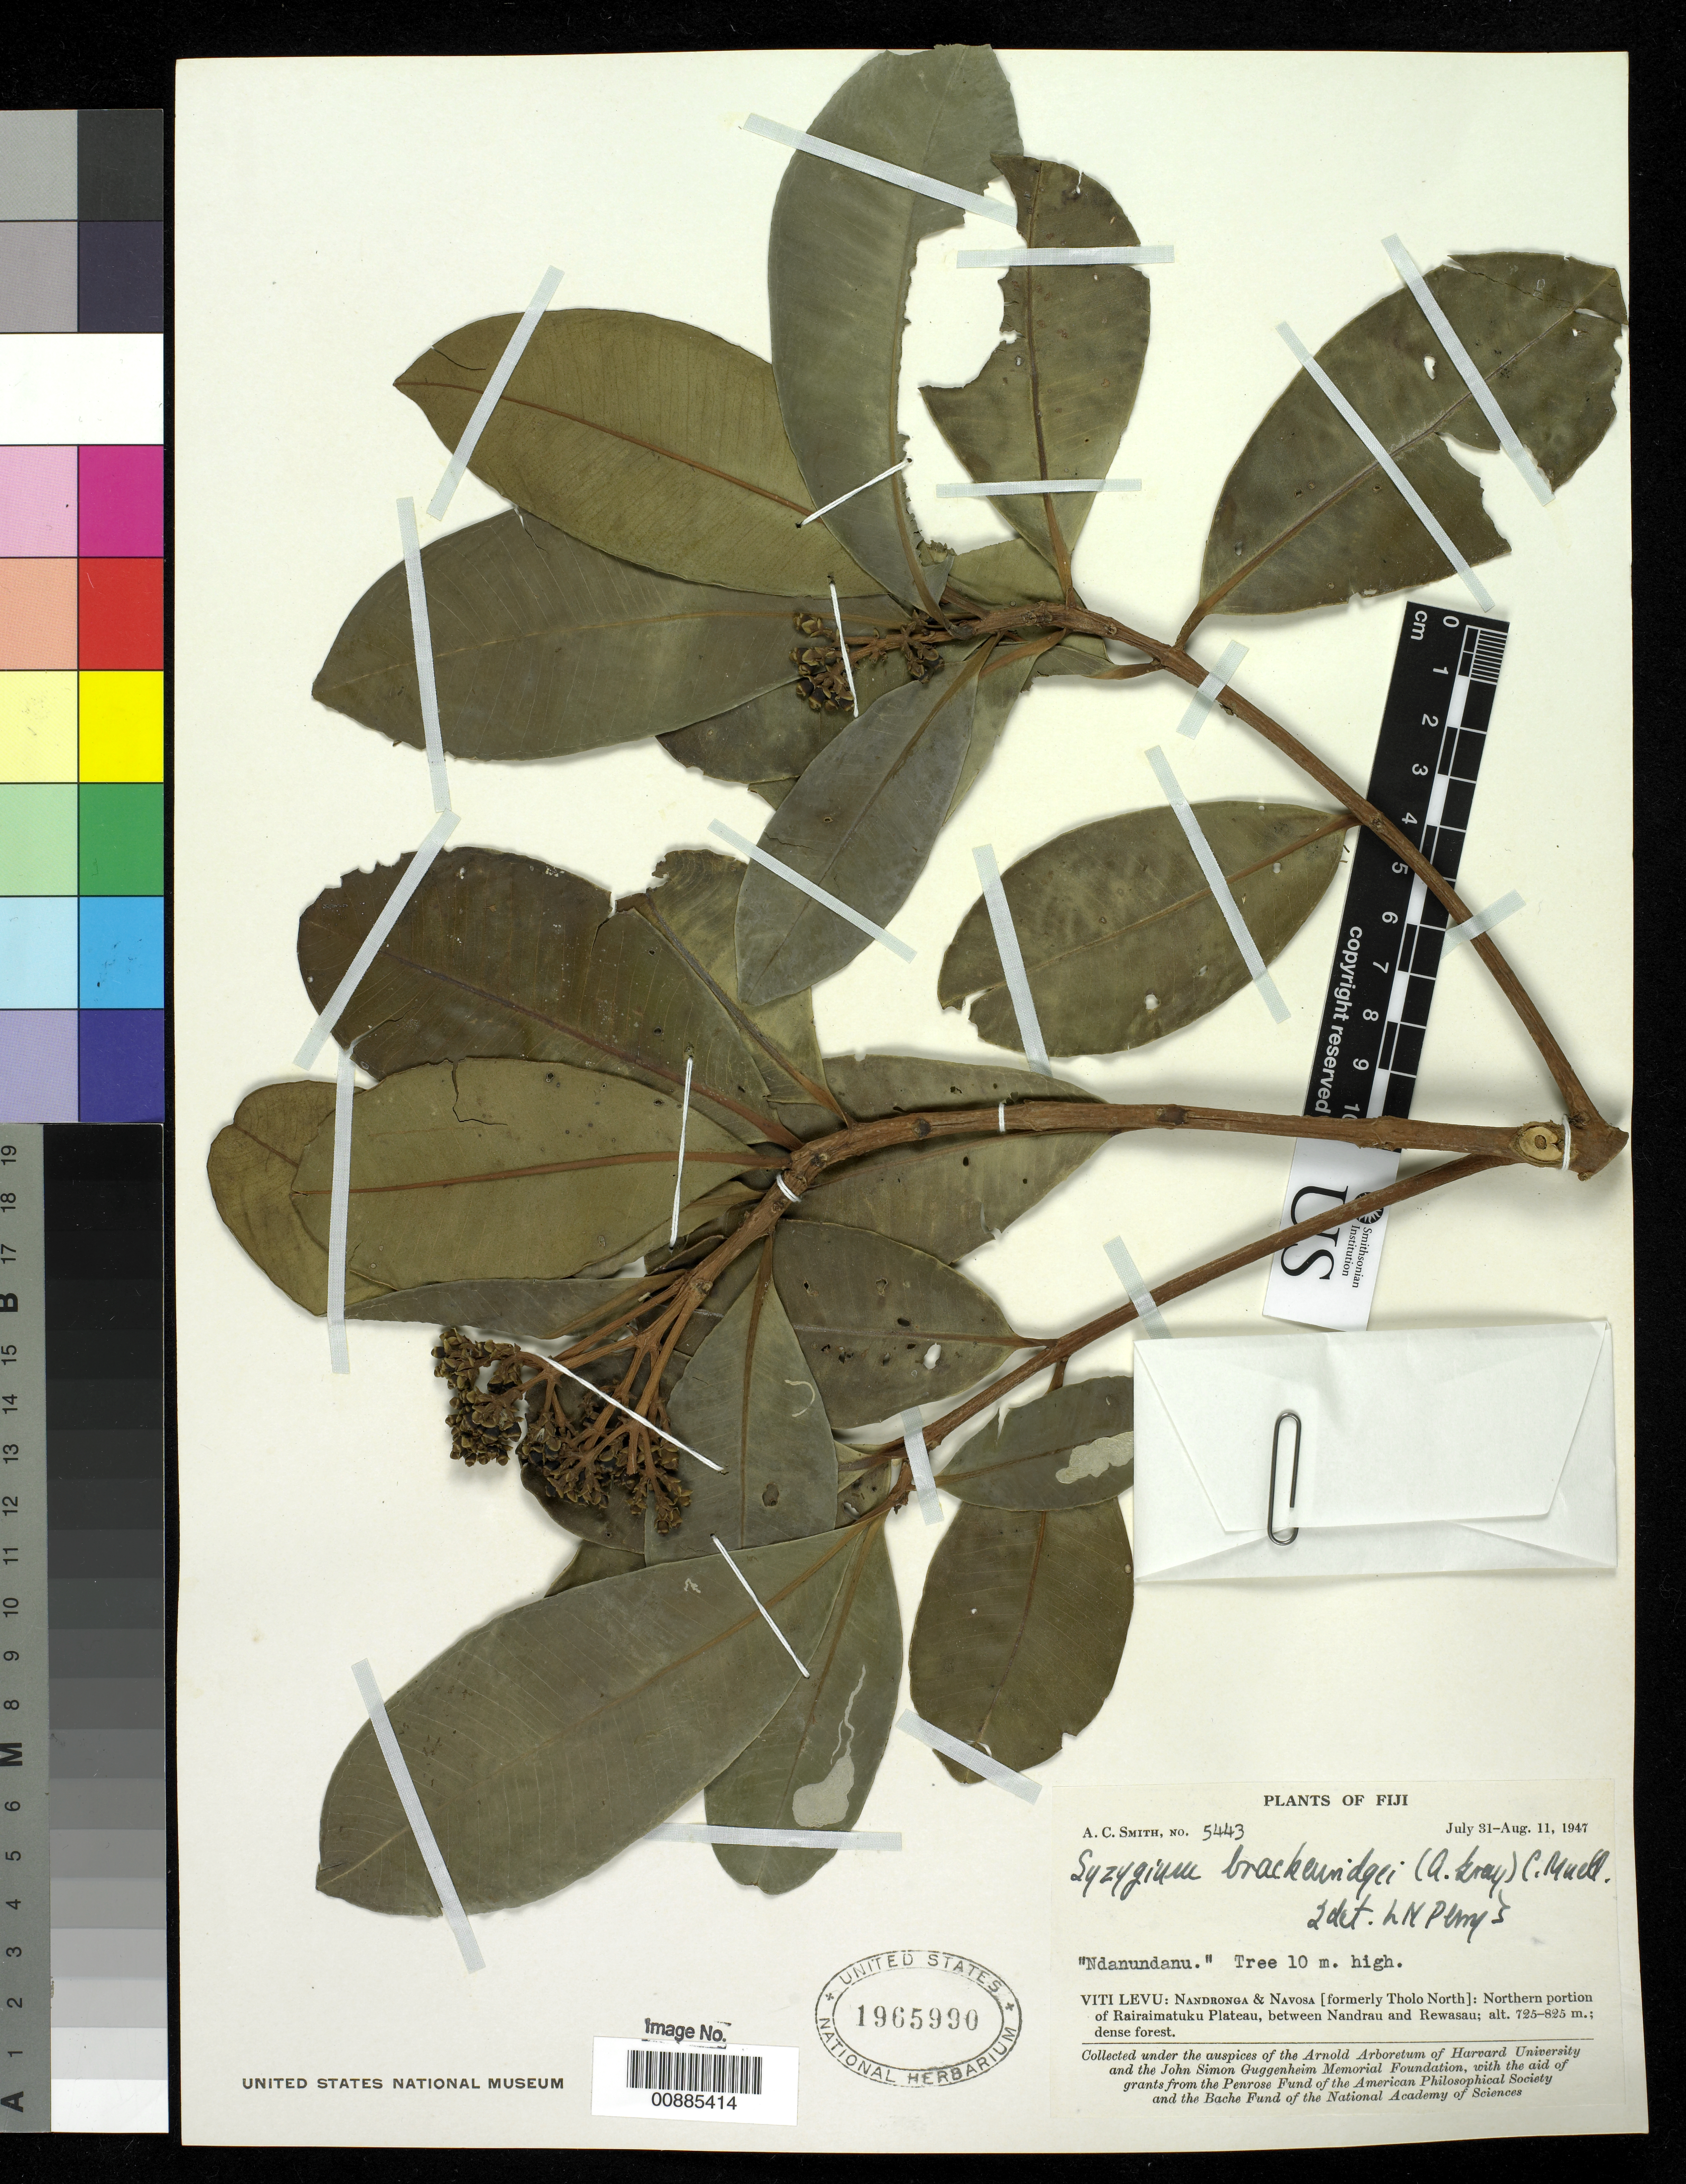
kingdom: Plantae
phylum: Tracheophyta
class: Magnoliopsida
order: Myrtales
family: Myrtaceae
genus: Syzygium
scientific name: Syzygium brackenridgei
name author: (A. Gray) Müll. Stuttg.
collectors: C. A. Smith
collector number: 5443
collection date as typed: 31 Jul 1947 to 11 Aug 1947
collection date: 1947-07-31/1947-08-11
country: Fiji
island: Viti Levu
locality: Nandronga & Navosa (formerly Tholo North): Northern portion of Rairaimatuku Plateau, between Nandrau and Rewasau.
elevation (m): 725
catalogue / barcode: US 1965990